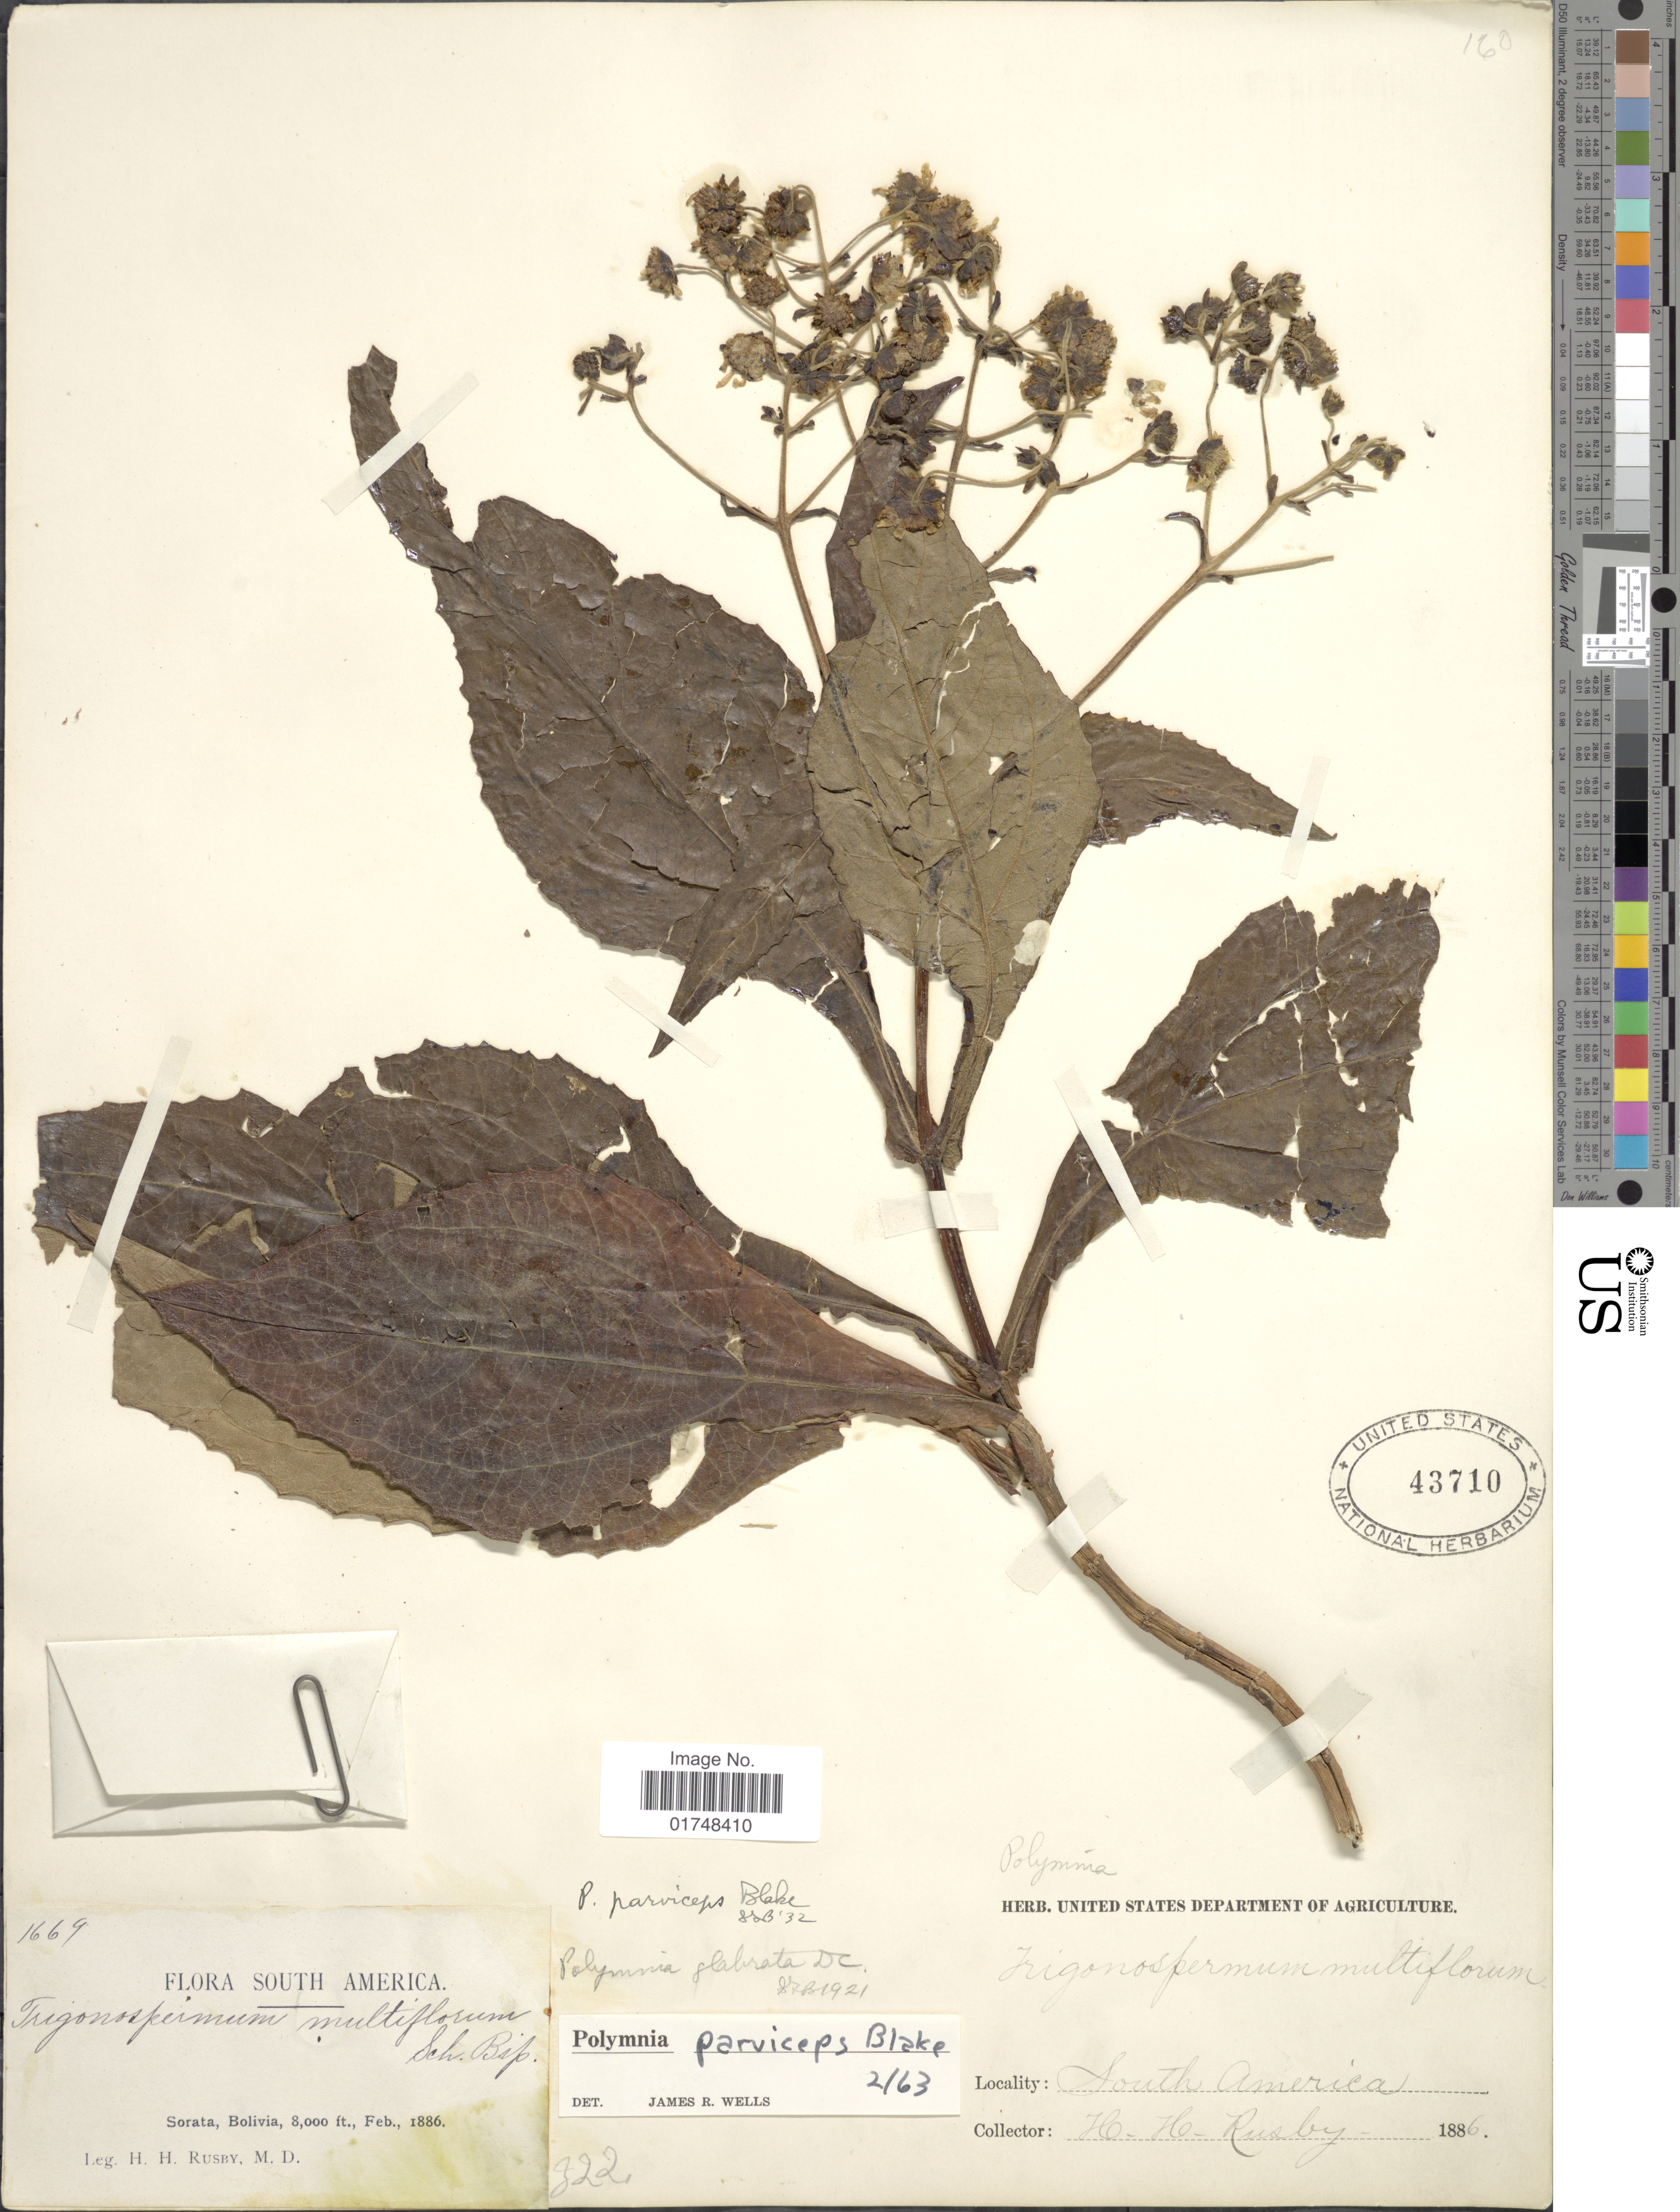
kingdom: Plantae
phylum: Tracheophyta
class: Magnoliopsida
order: Asterales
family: Asteraceae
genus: Smallanthus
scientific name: Smallanthus parviceps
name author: (S.F. Blake) H. Rob.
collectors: H. H. Rusby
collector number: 1669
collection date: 1886-02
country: Bolivia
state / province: La Páz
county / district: Larecaja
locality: Sorata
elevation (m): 2438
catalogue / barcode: US 43710